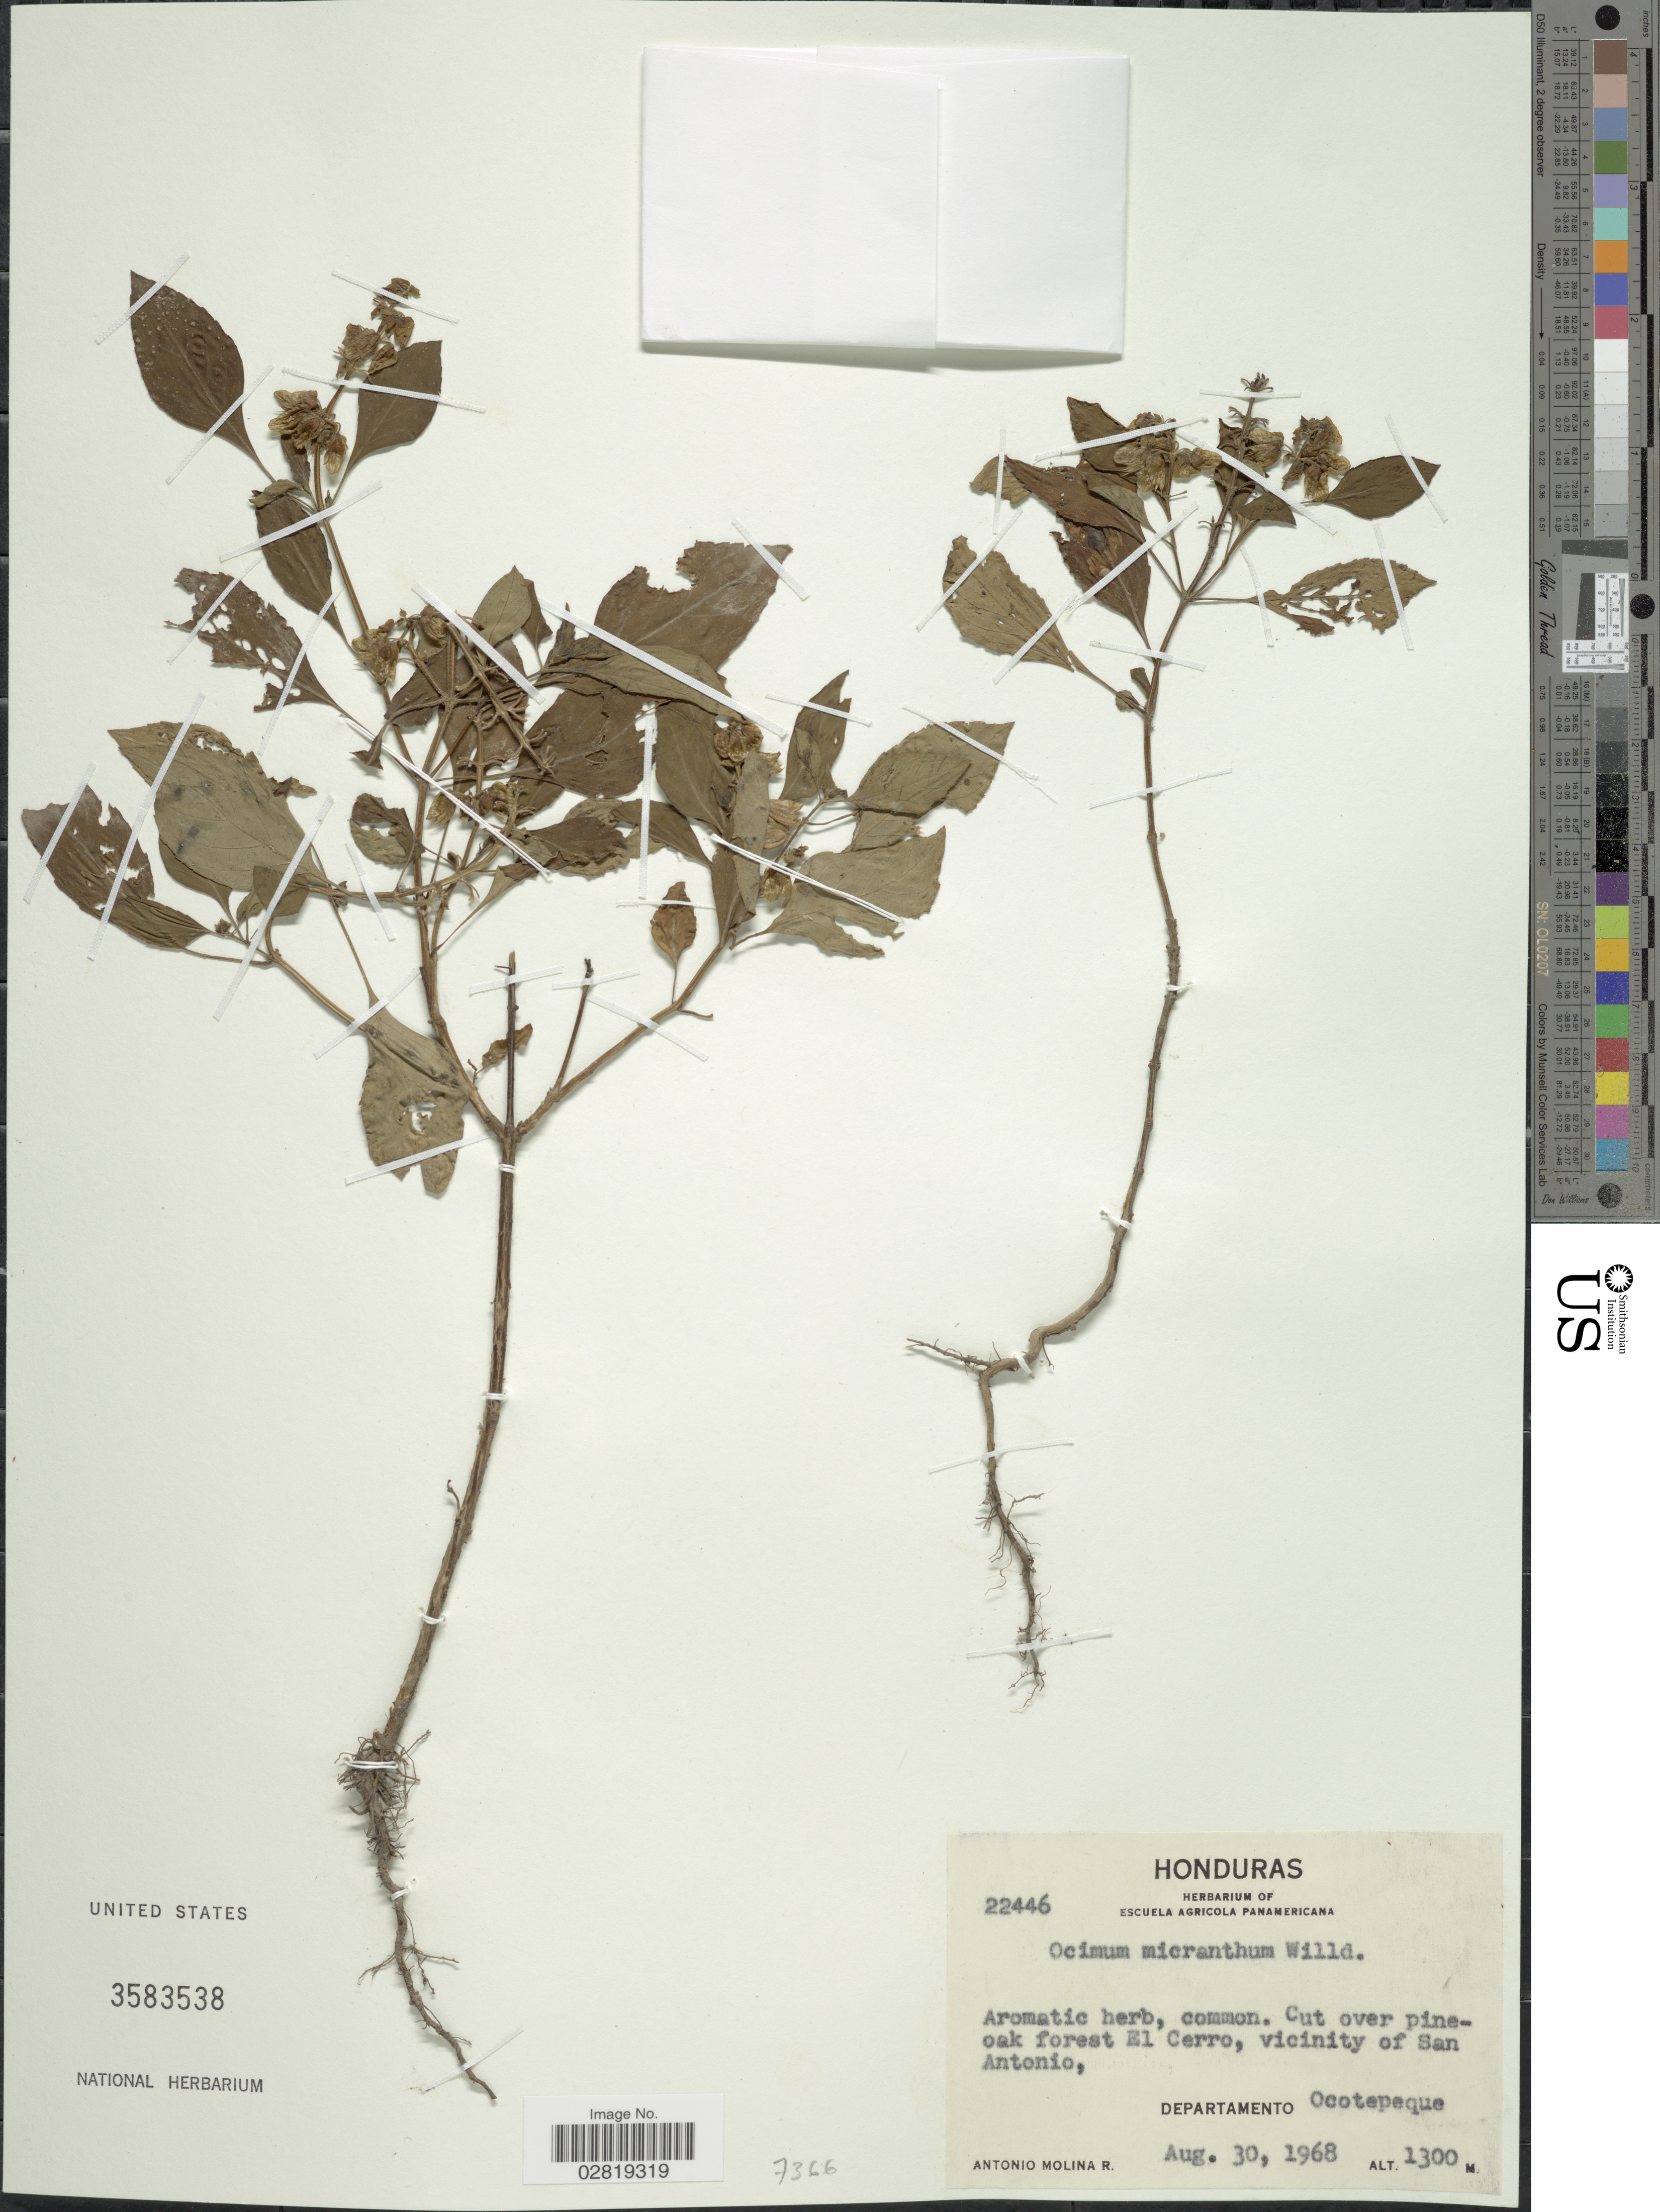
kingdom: Plantae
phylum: Tracheophyta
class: Magnoliopsida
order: Lamiales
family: Lamiaceae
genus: Ocimum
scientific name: Ocimum campechianum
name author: Mill.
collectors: A. Molina R.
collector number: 22446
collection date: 1968-08-30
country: Honduras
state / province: Ocotepeque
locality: Cut over pine-oak forest El Cerro, vicinity of San Antonio, Departamento Ocotepeque.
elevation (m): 1300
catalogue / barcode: US 3583538